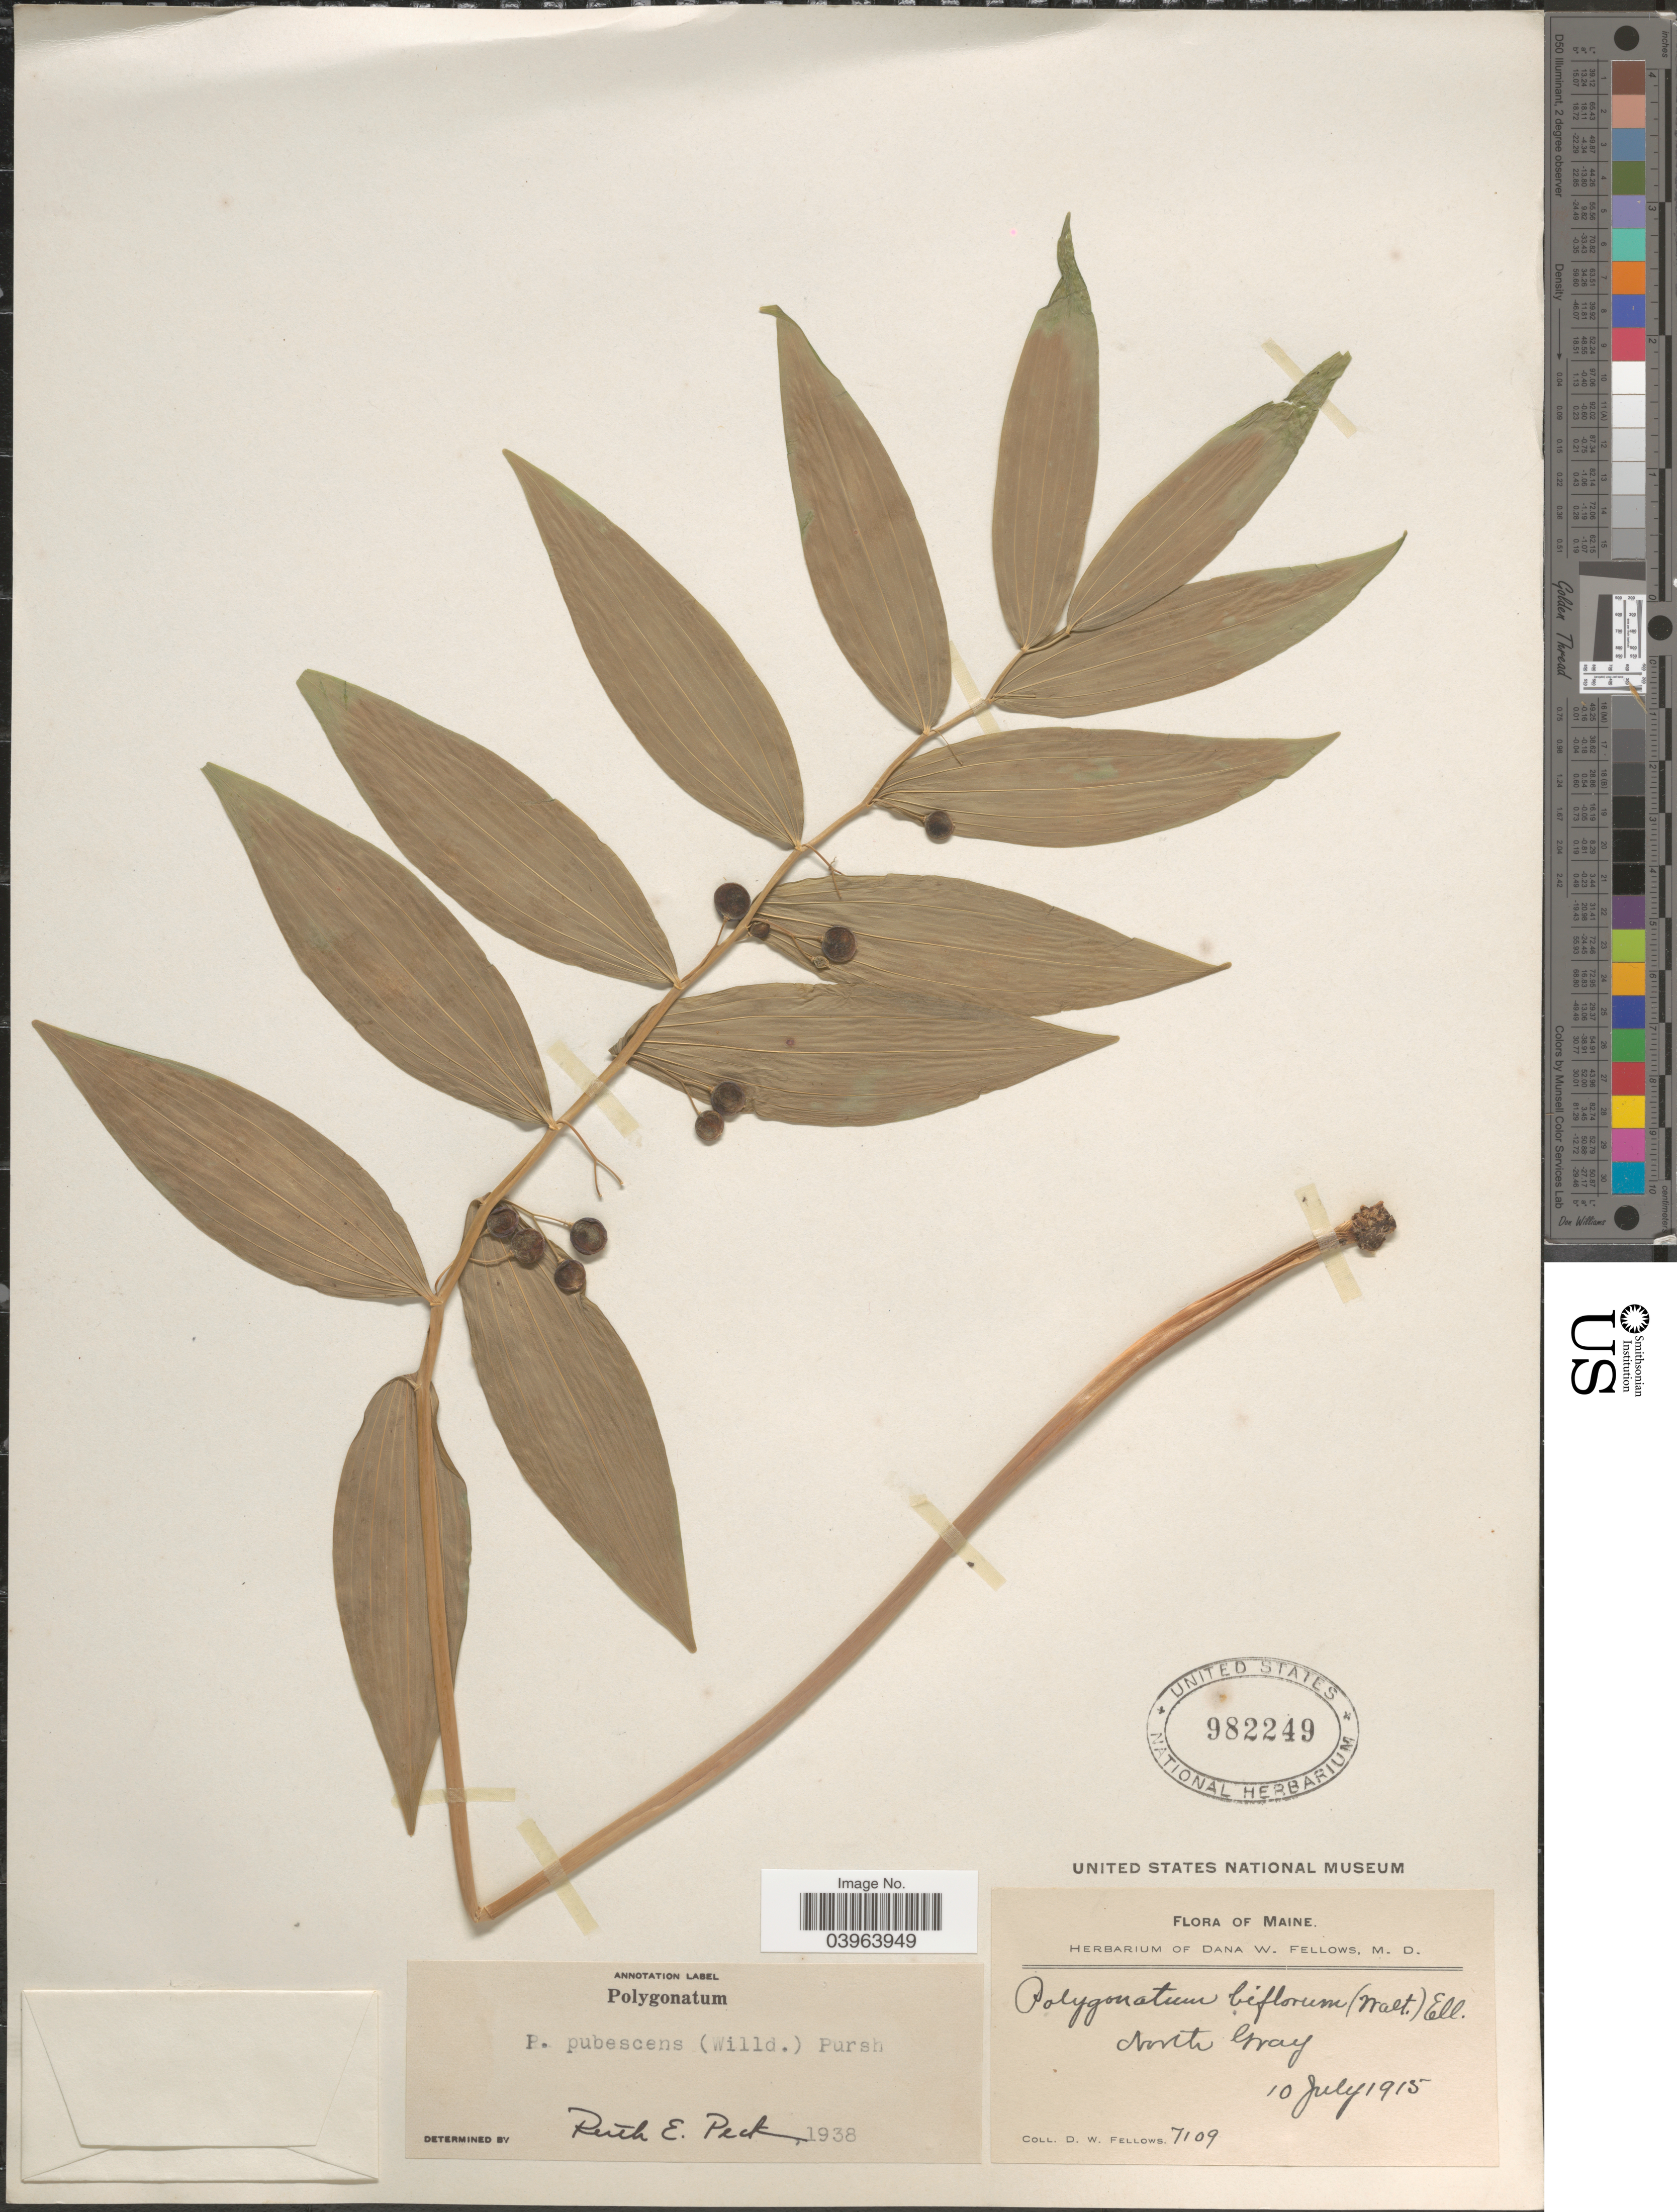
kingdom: Plantae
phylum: Tracheophyta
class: Liliopsida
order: Asparagales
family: Asparagaceae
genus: Polygonatum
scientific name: Polygonatum pubescens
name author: (Willd.) Pursh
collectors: D. W. Fellows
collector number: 7109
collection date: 1915-07-10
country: United States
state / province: Maine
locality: North Gray.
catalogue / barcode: US 982249